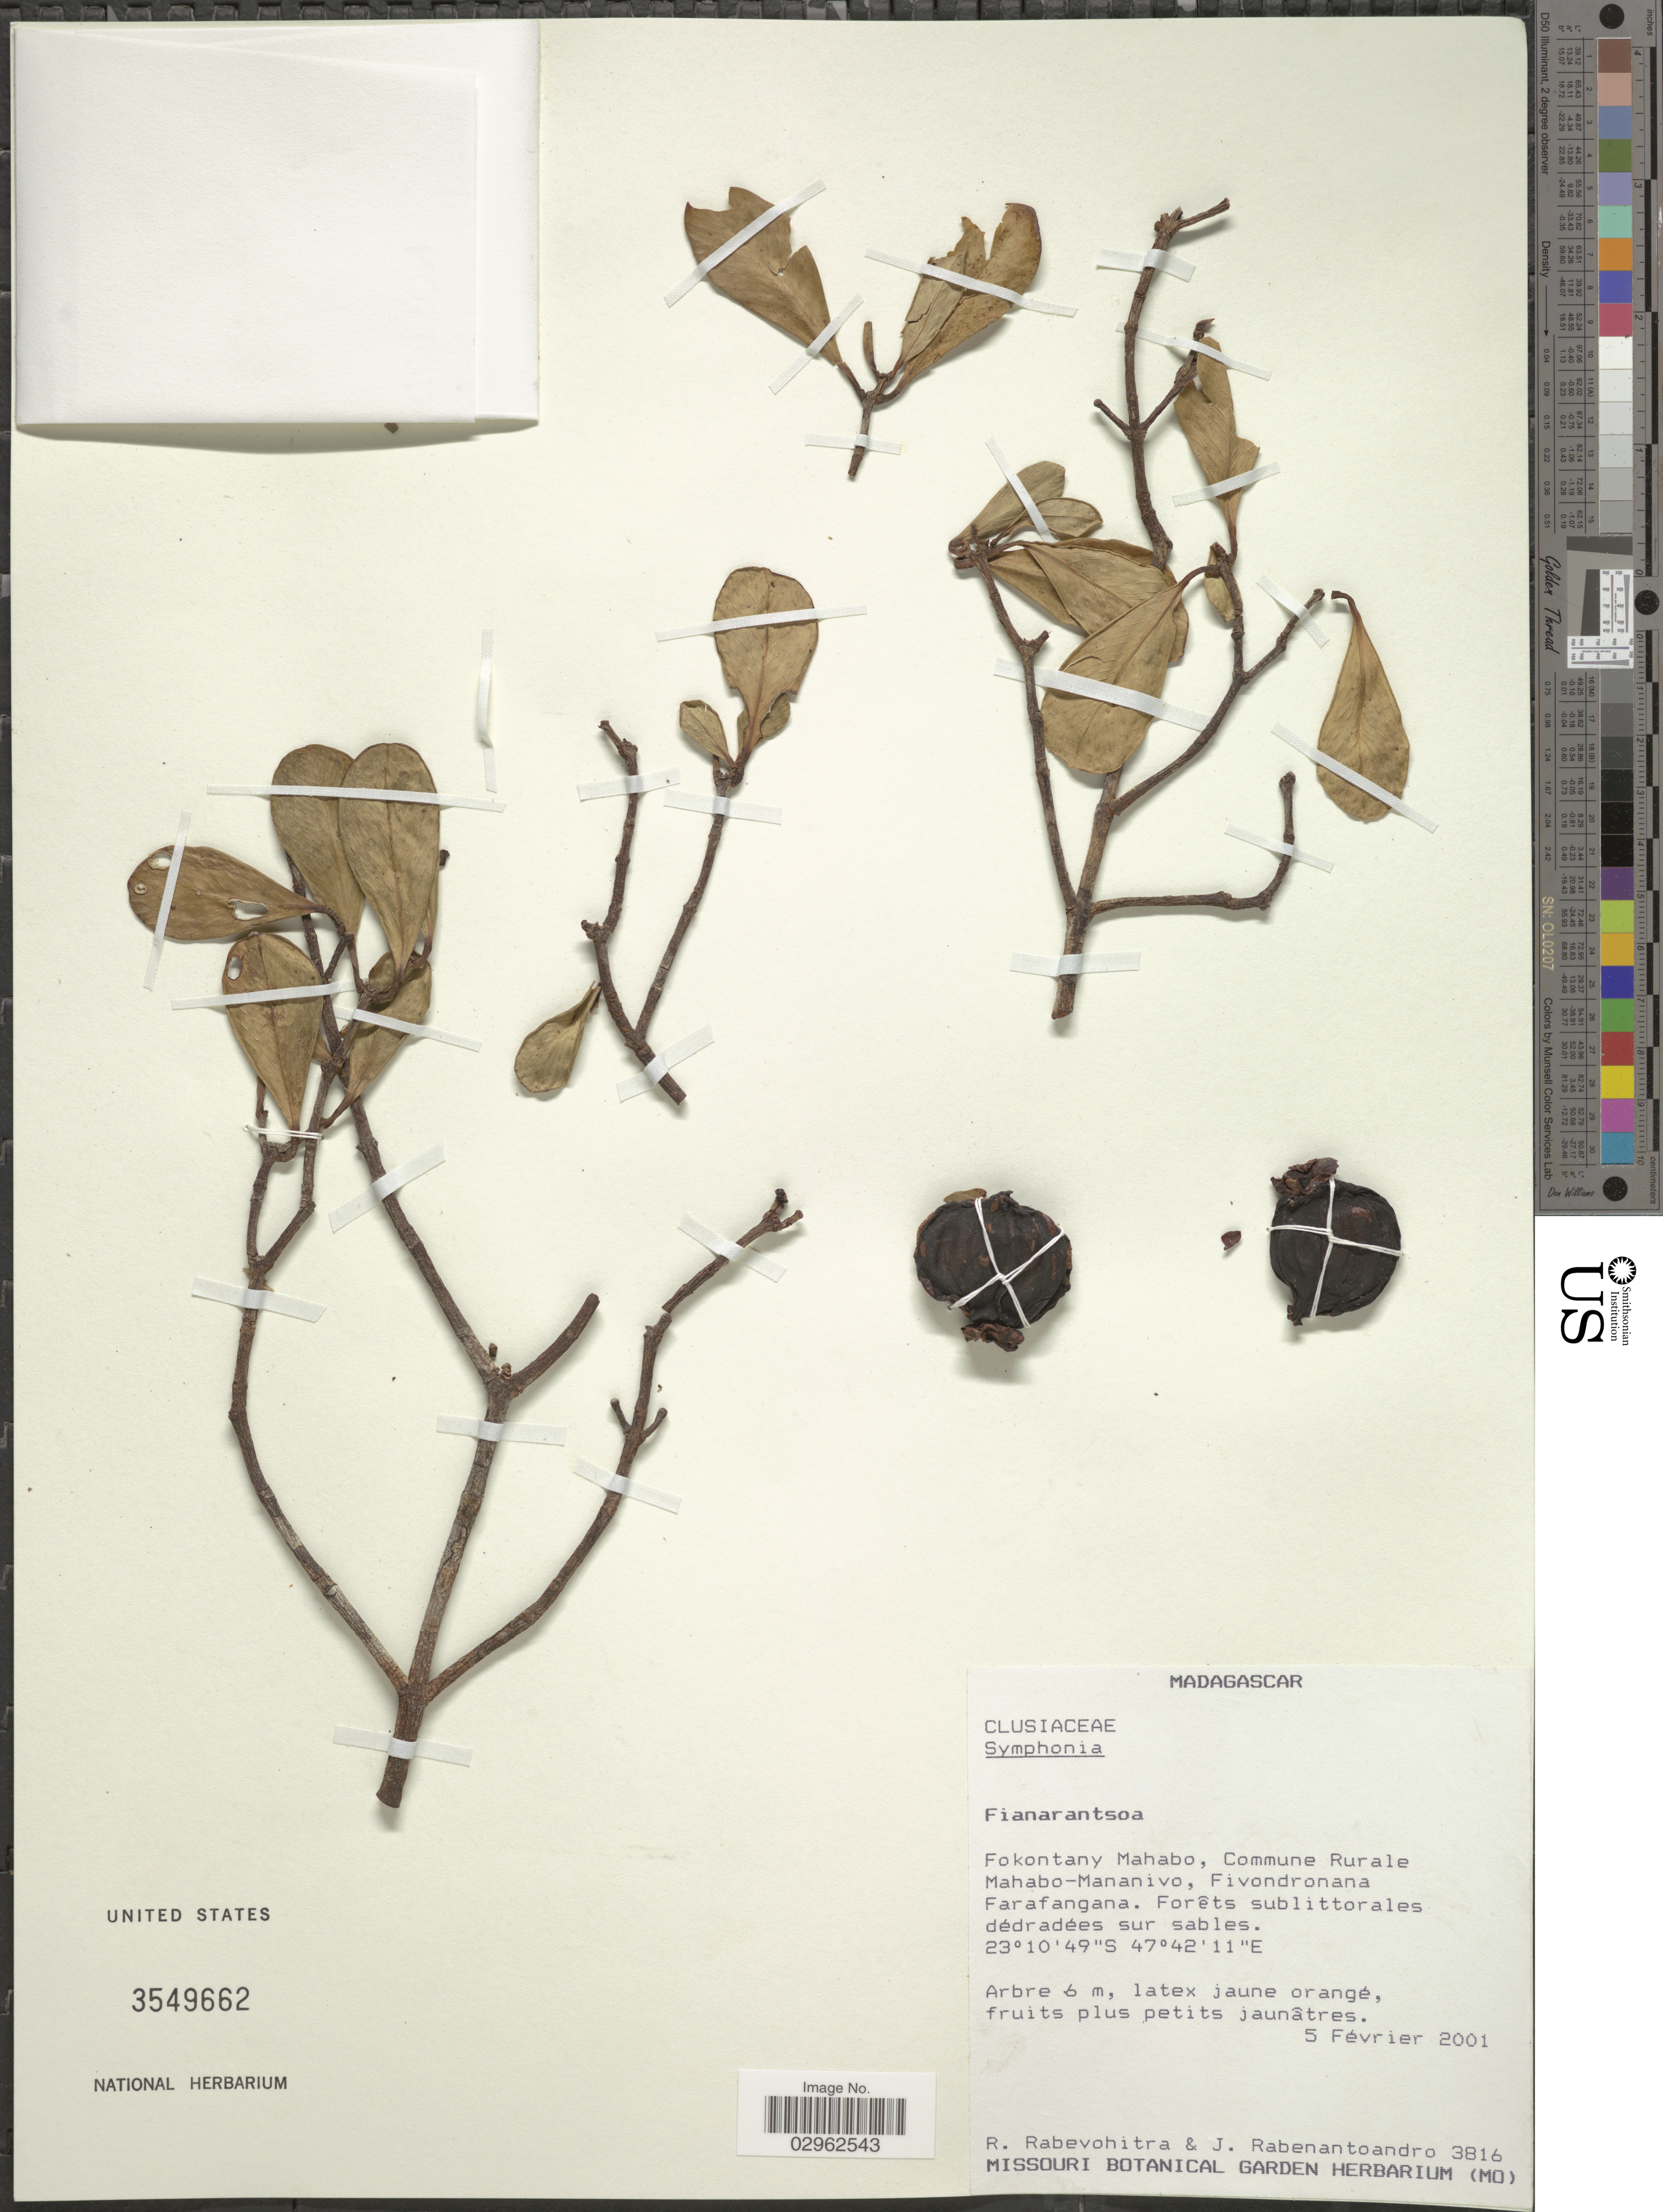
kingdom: Plantae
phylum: Tracheophyta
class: Magnoliopsida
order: Malpighiales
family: Clusiaceae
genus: Symphonia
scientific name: Symphonia sp.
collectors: R. Rabevohitra & J. Rabenantoandro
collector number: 3816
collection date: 2001-02-05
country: Madagascar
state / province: Menabe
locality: Fokontany Mahabo, Commune Rurale Mahabo-Mananivo, Fivondronana Farafangana. Forêts sublittorales dédradées sur sables.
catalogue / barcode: US 3549662